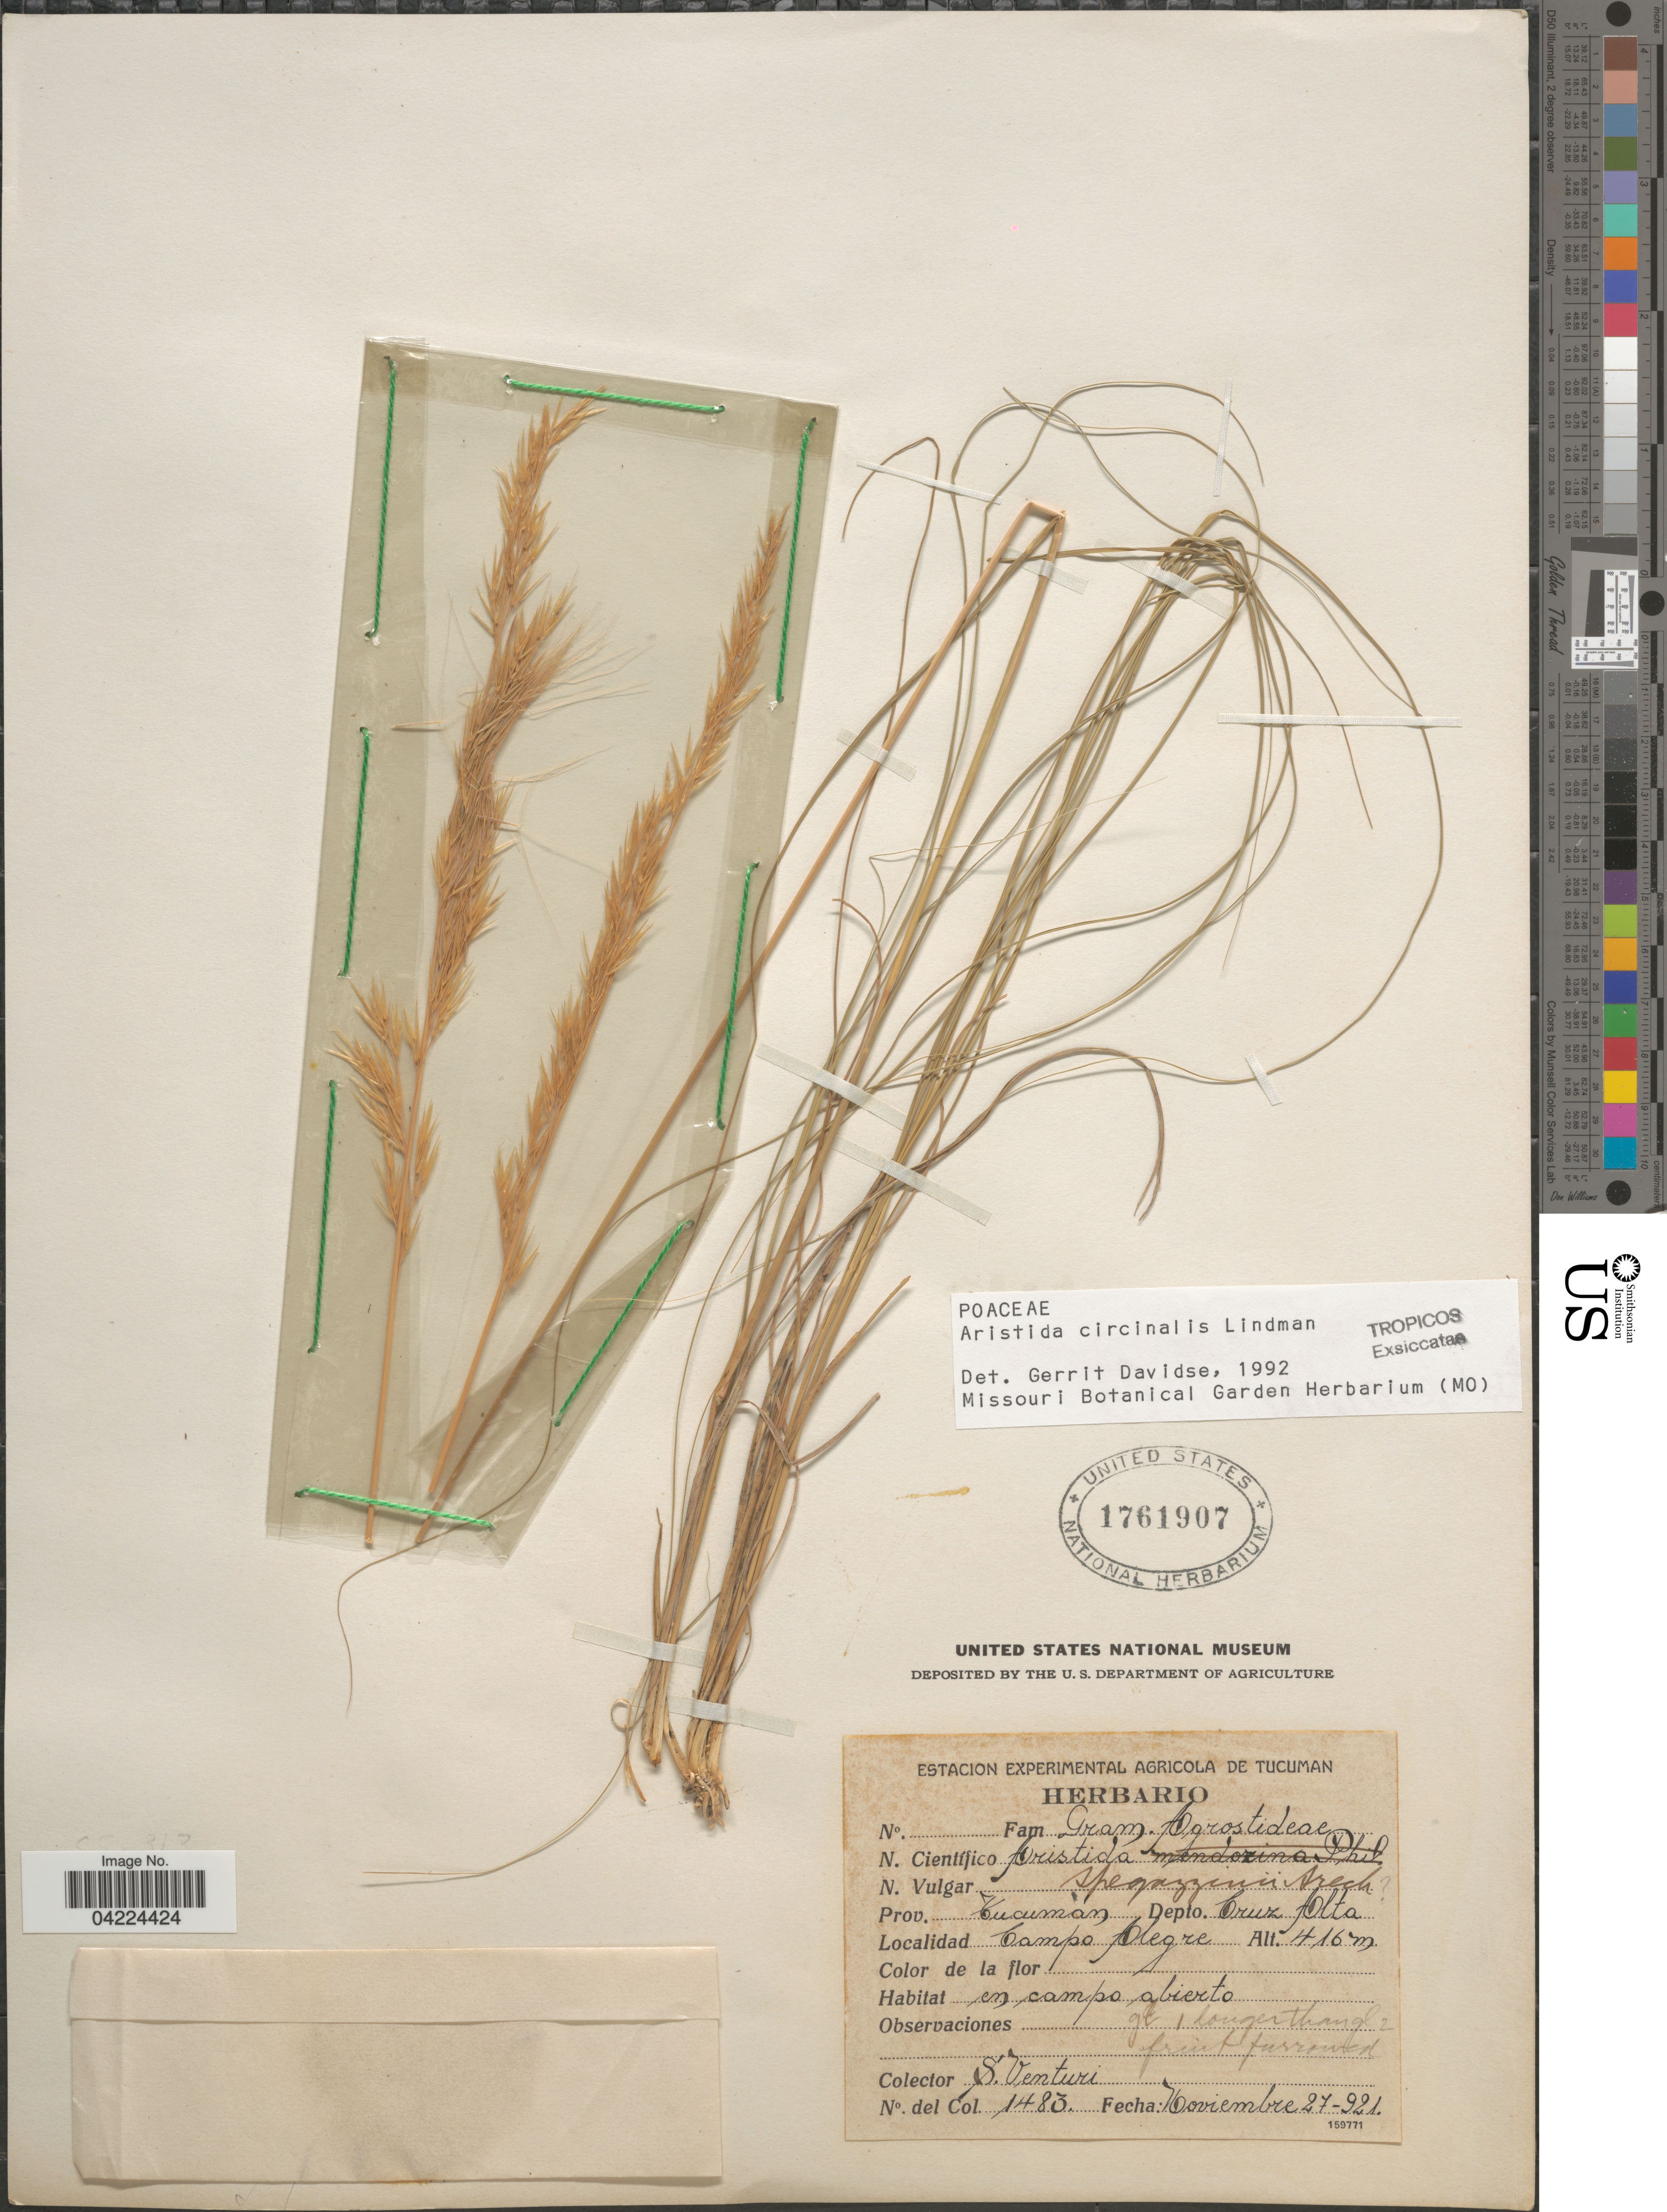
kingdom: Plantae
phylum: Tracheophyta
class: Liliopsida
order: Poales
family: Poaceae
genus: Aristida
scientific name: Aristida circinalis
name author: Lindm.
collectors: S. Venturi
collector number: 1483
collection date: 1921-11-27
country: Argentina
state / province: Tucuman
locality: Depto. Cruz Alta. Campo Alegre.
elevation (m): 416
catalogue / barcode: US 1761907